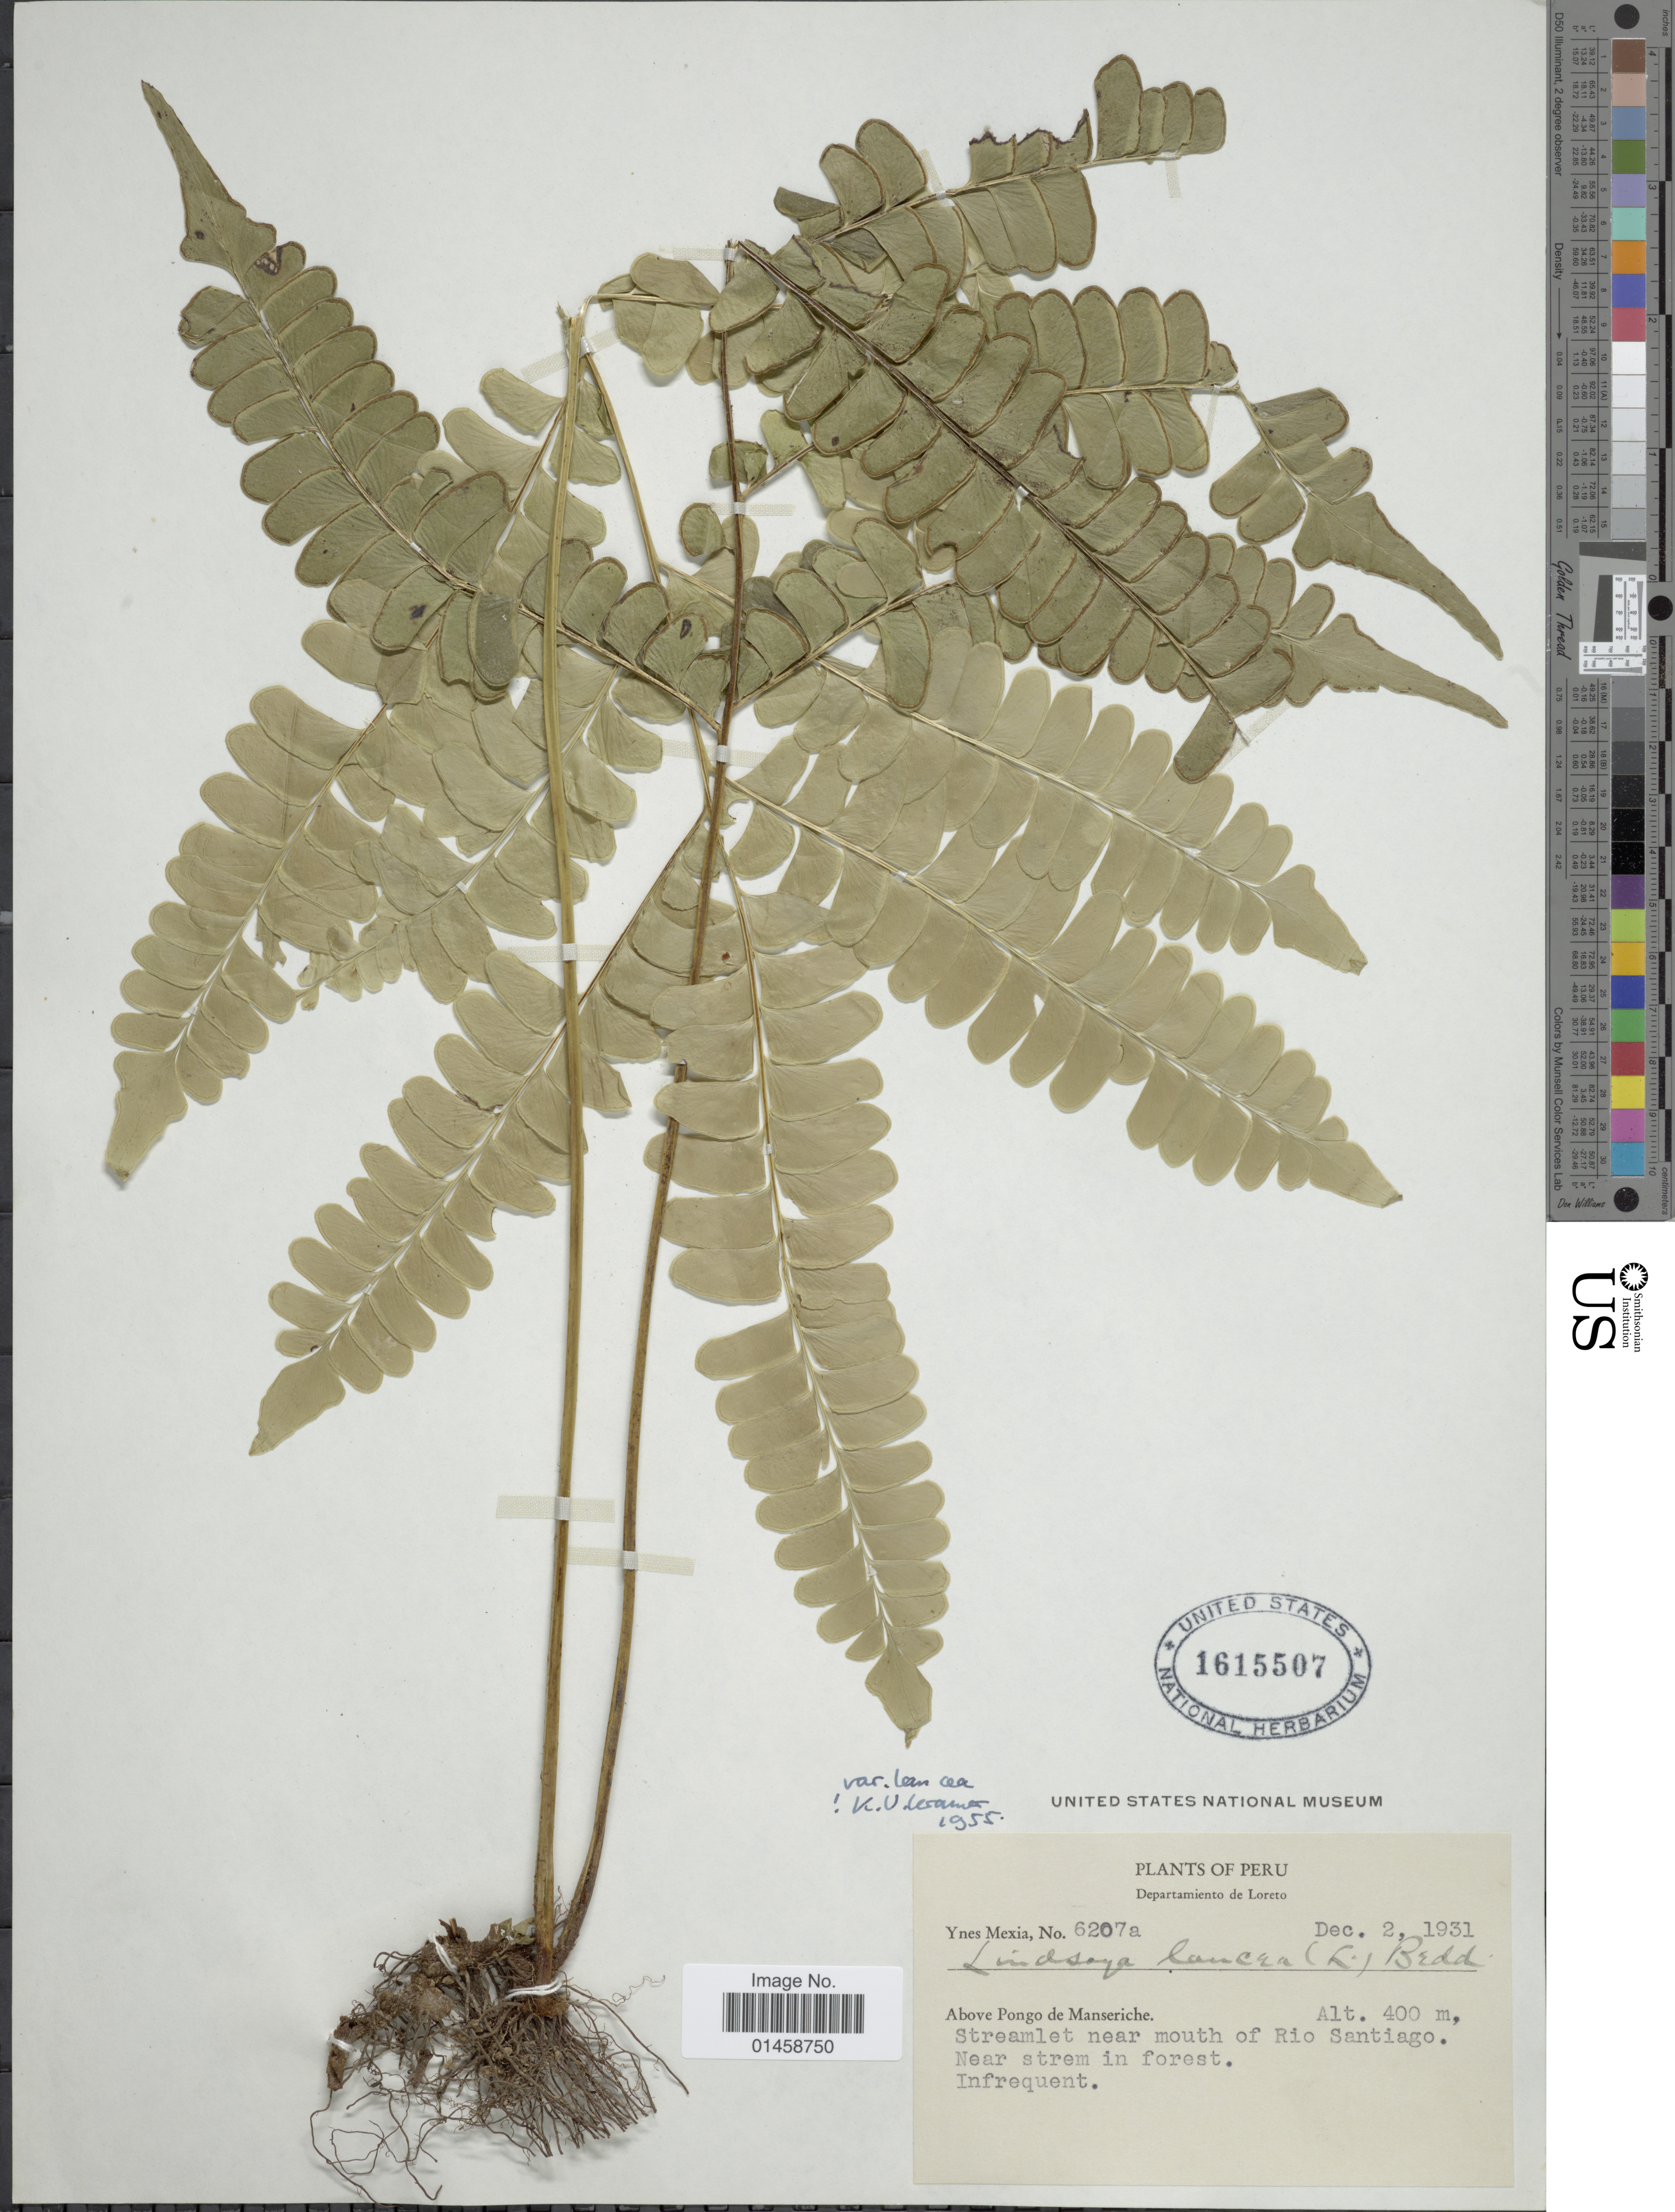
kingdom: Plantae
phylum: Tracheophyta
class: Polypodiopsida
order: Polypodiales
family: Lindsaeaceae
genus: Lindsaea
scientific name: Lindsaea lancea var. lancea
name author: (L.) Bedd.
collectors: Y. Mexia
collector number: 6207a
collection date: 1931-12-02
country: Peru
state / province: Loreto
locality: Departamento de Loreto, above Pongo de Manseriche, streamlet near mouth of Rio Santiago. Near stream in forest.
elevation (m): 400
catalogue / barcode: US 1615507